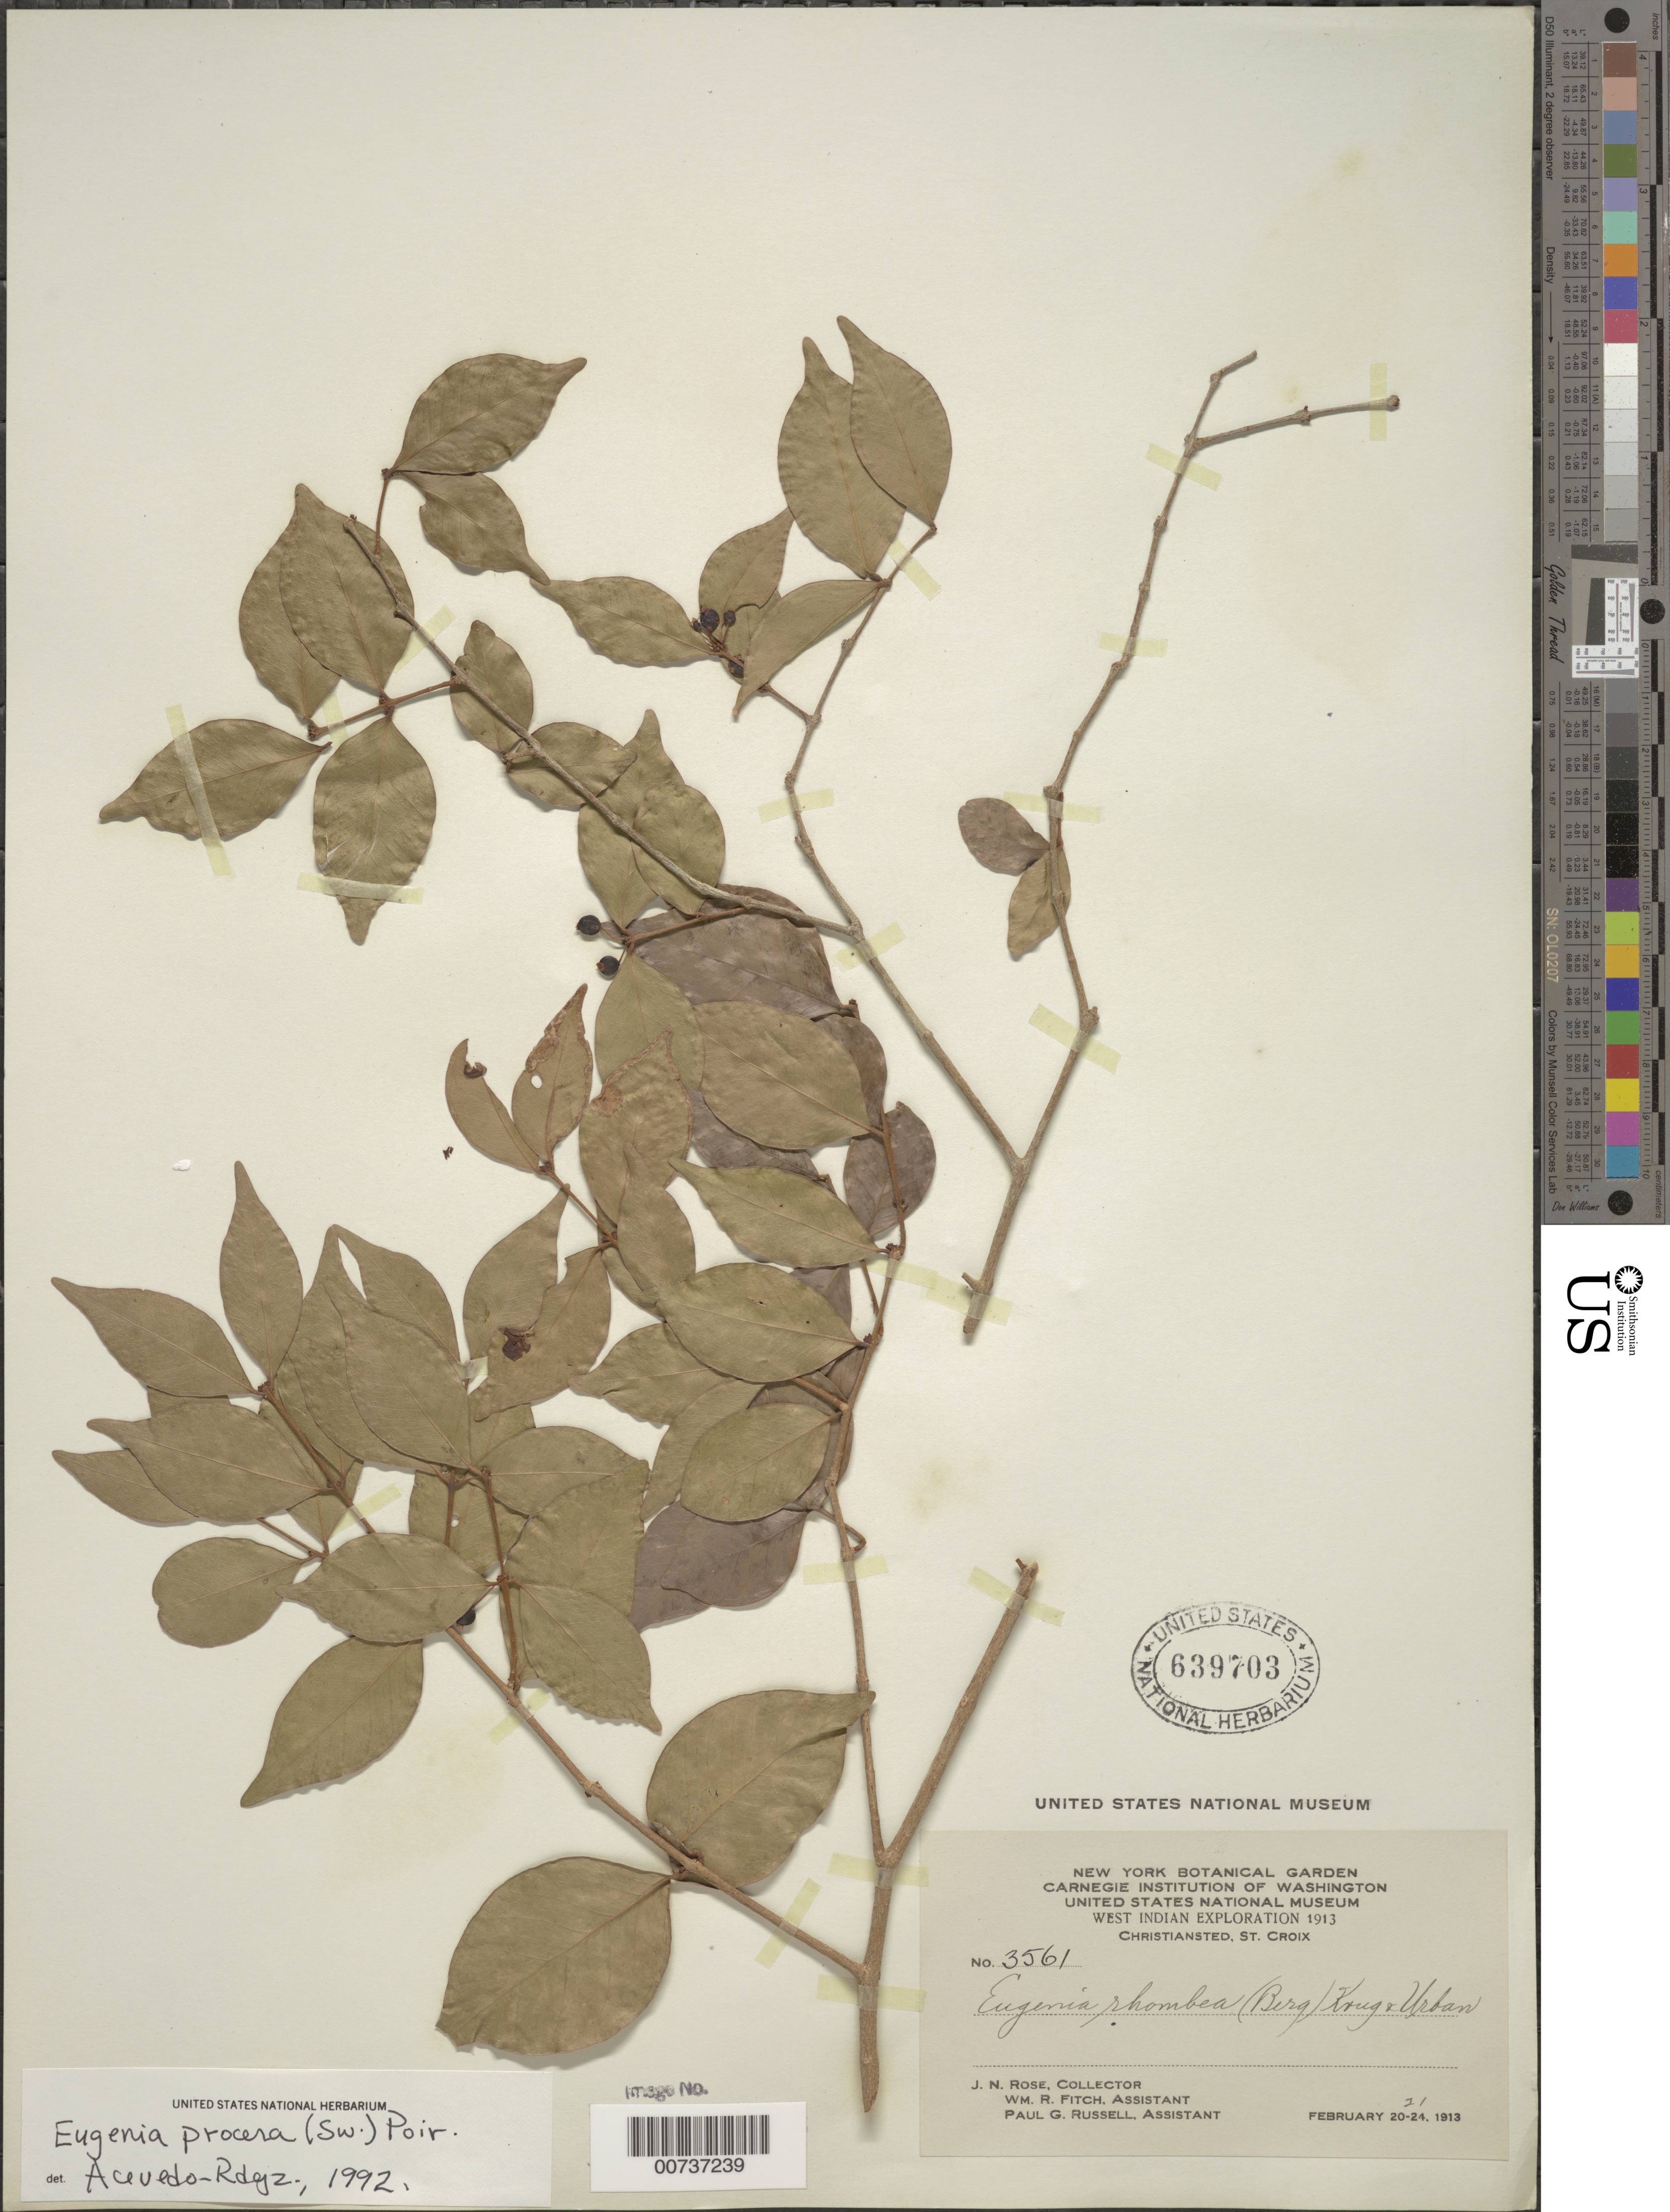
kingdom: Plantae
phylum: Tracheophyta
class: Magnoliopsida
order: Myrtales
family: Myrtaceae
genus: Eugenia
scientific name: Eugenia procera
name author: (Sw.) Poir.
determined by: Acevedo-Rodríguez, P., (BOT), Smithsonian Institution - National Museum of Natural History (UNITED STATES)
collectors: J. N. Rose, W. R. Fitch & P. G. Russell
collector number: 3561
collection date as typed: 20 Feb 1913 to 21 Feb 1913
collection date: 1913-02-20/1913-02-21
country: U.S. Virgin Islands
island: St. Croix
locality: Christiansted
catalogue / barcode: US 639703